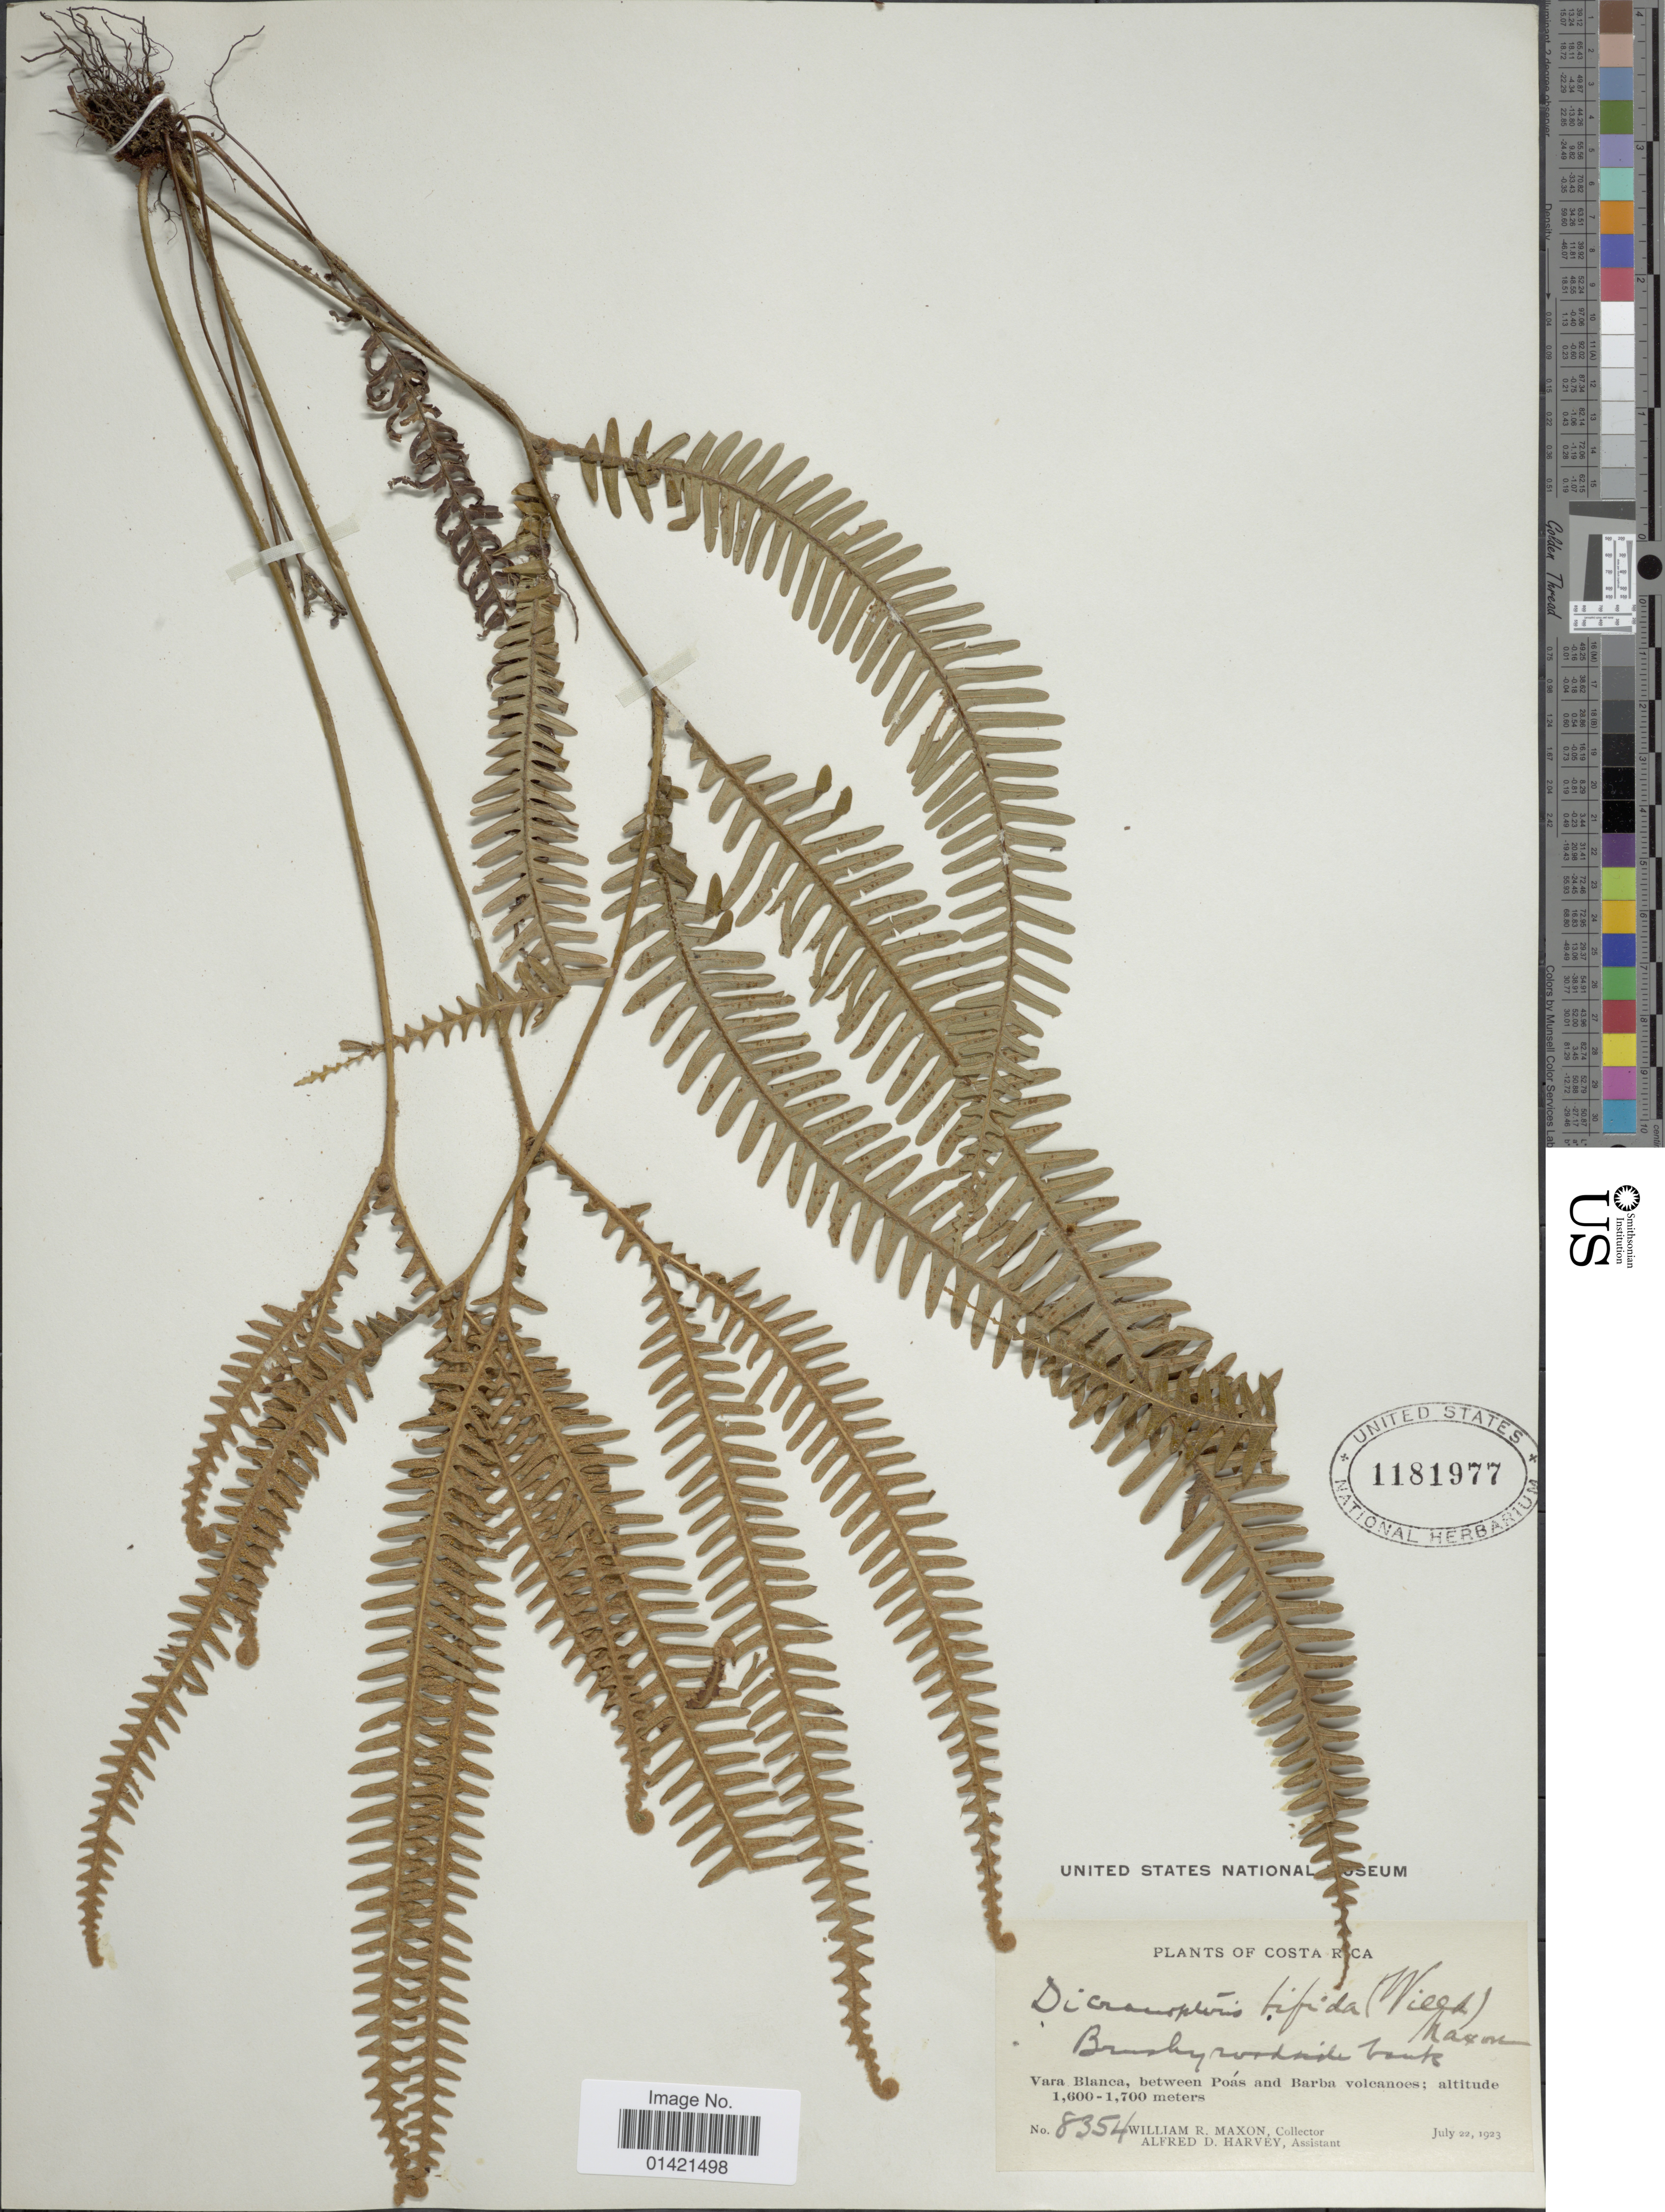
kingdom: Plantae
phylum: Tracheophyta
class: Polypodiopsida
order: Gleicheniales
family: Gleicheniaceae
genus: Sticherus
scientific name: Sticherus bifidus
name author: (Willd.) Ching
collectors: W. R. Maxon & A. D. Harvey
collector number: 8354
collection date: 1923-07-22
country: Costa Rica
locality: Vara Blanca, between Poas and Barba volcanoes.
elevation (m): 1600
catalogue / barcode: US 1181977